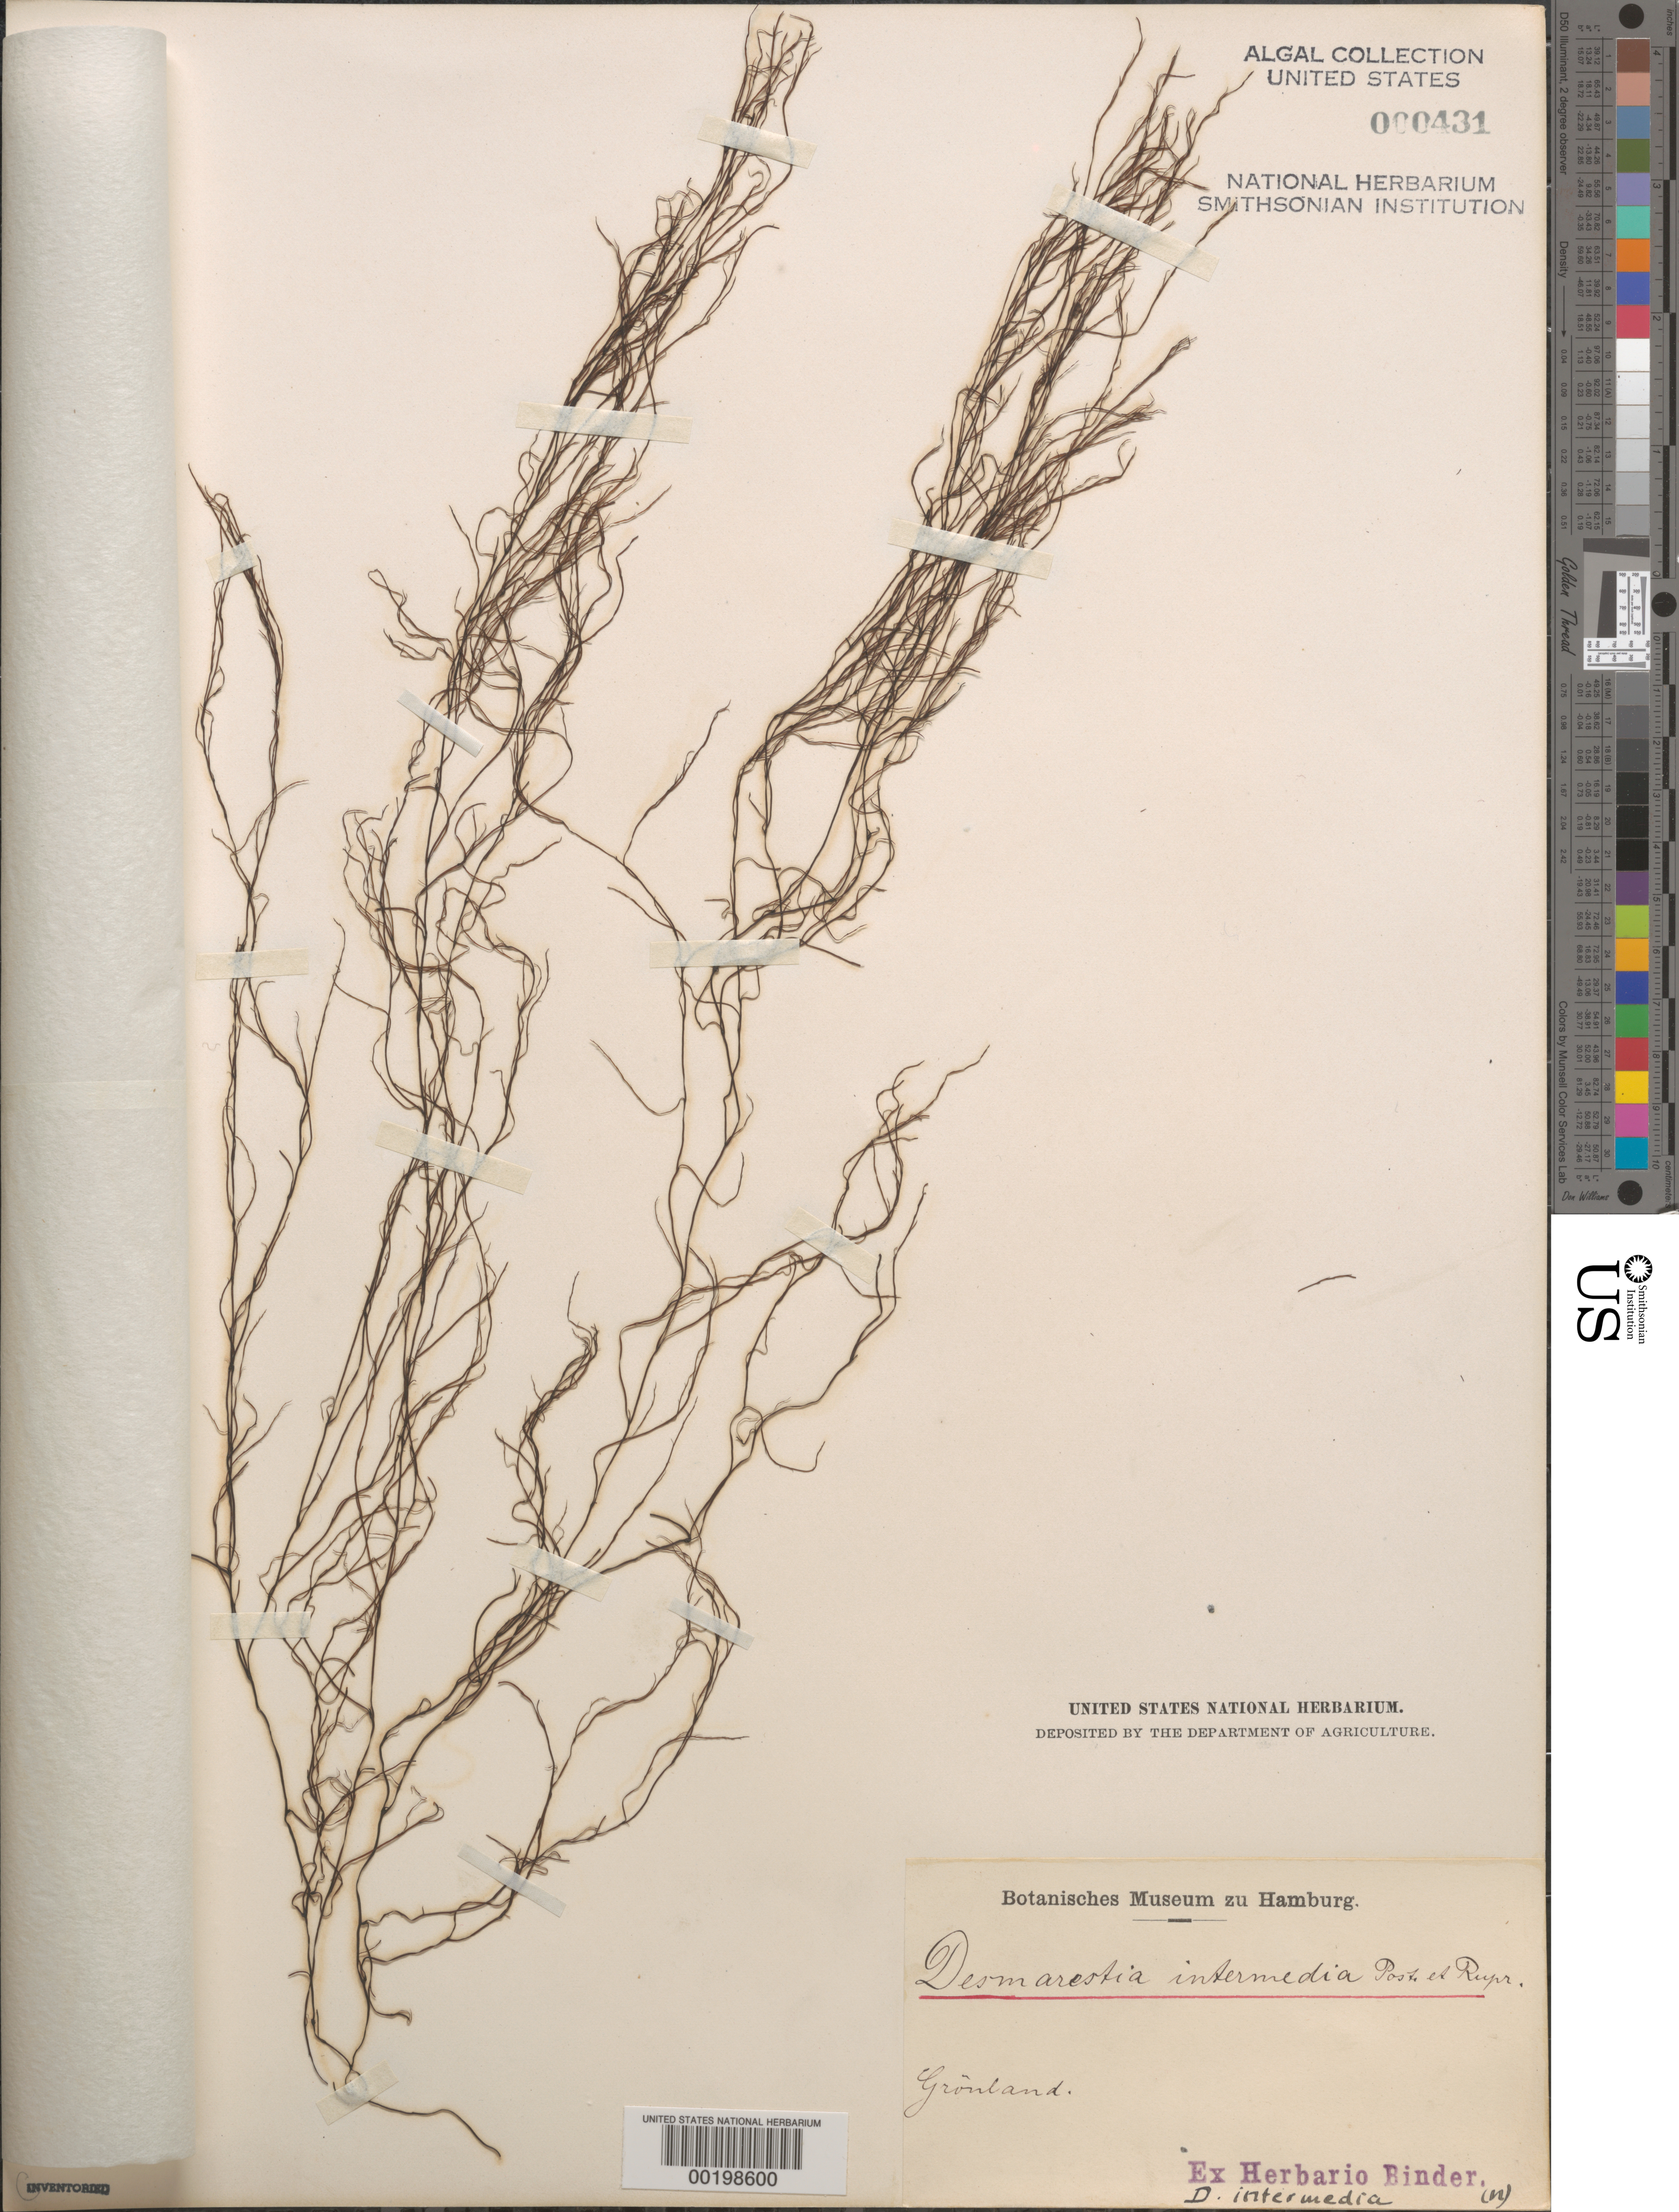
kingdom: Chromista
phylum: Ochrophyta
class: Phaeophyceae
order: Desmarestiales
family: Desmarestiaceae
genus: Desmarestia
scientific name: Desmarestia intermedia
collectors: F. Binder (herbarium)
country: Greenland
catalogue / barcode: US 431